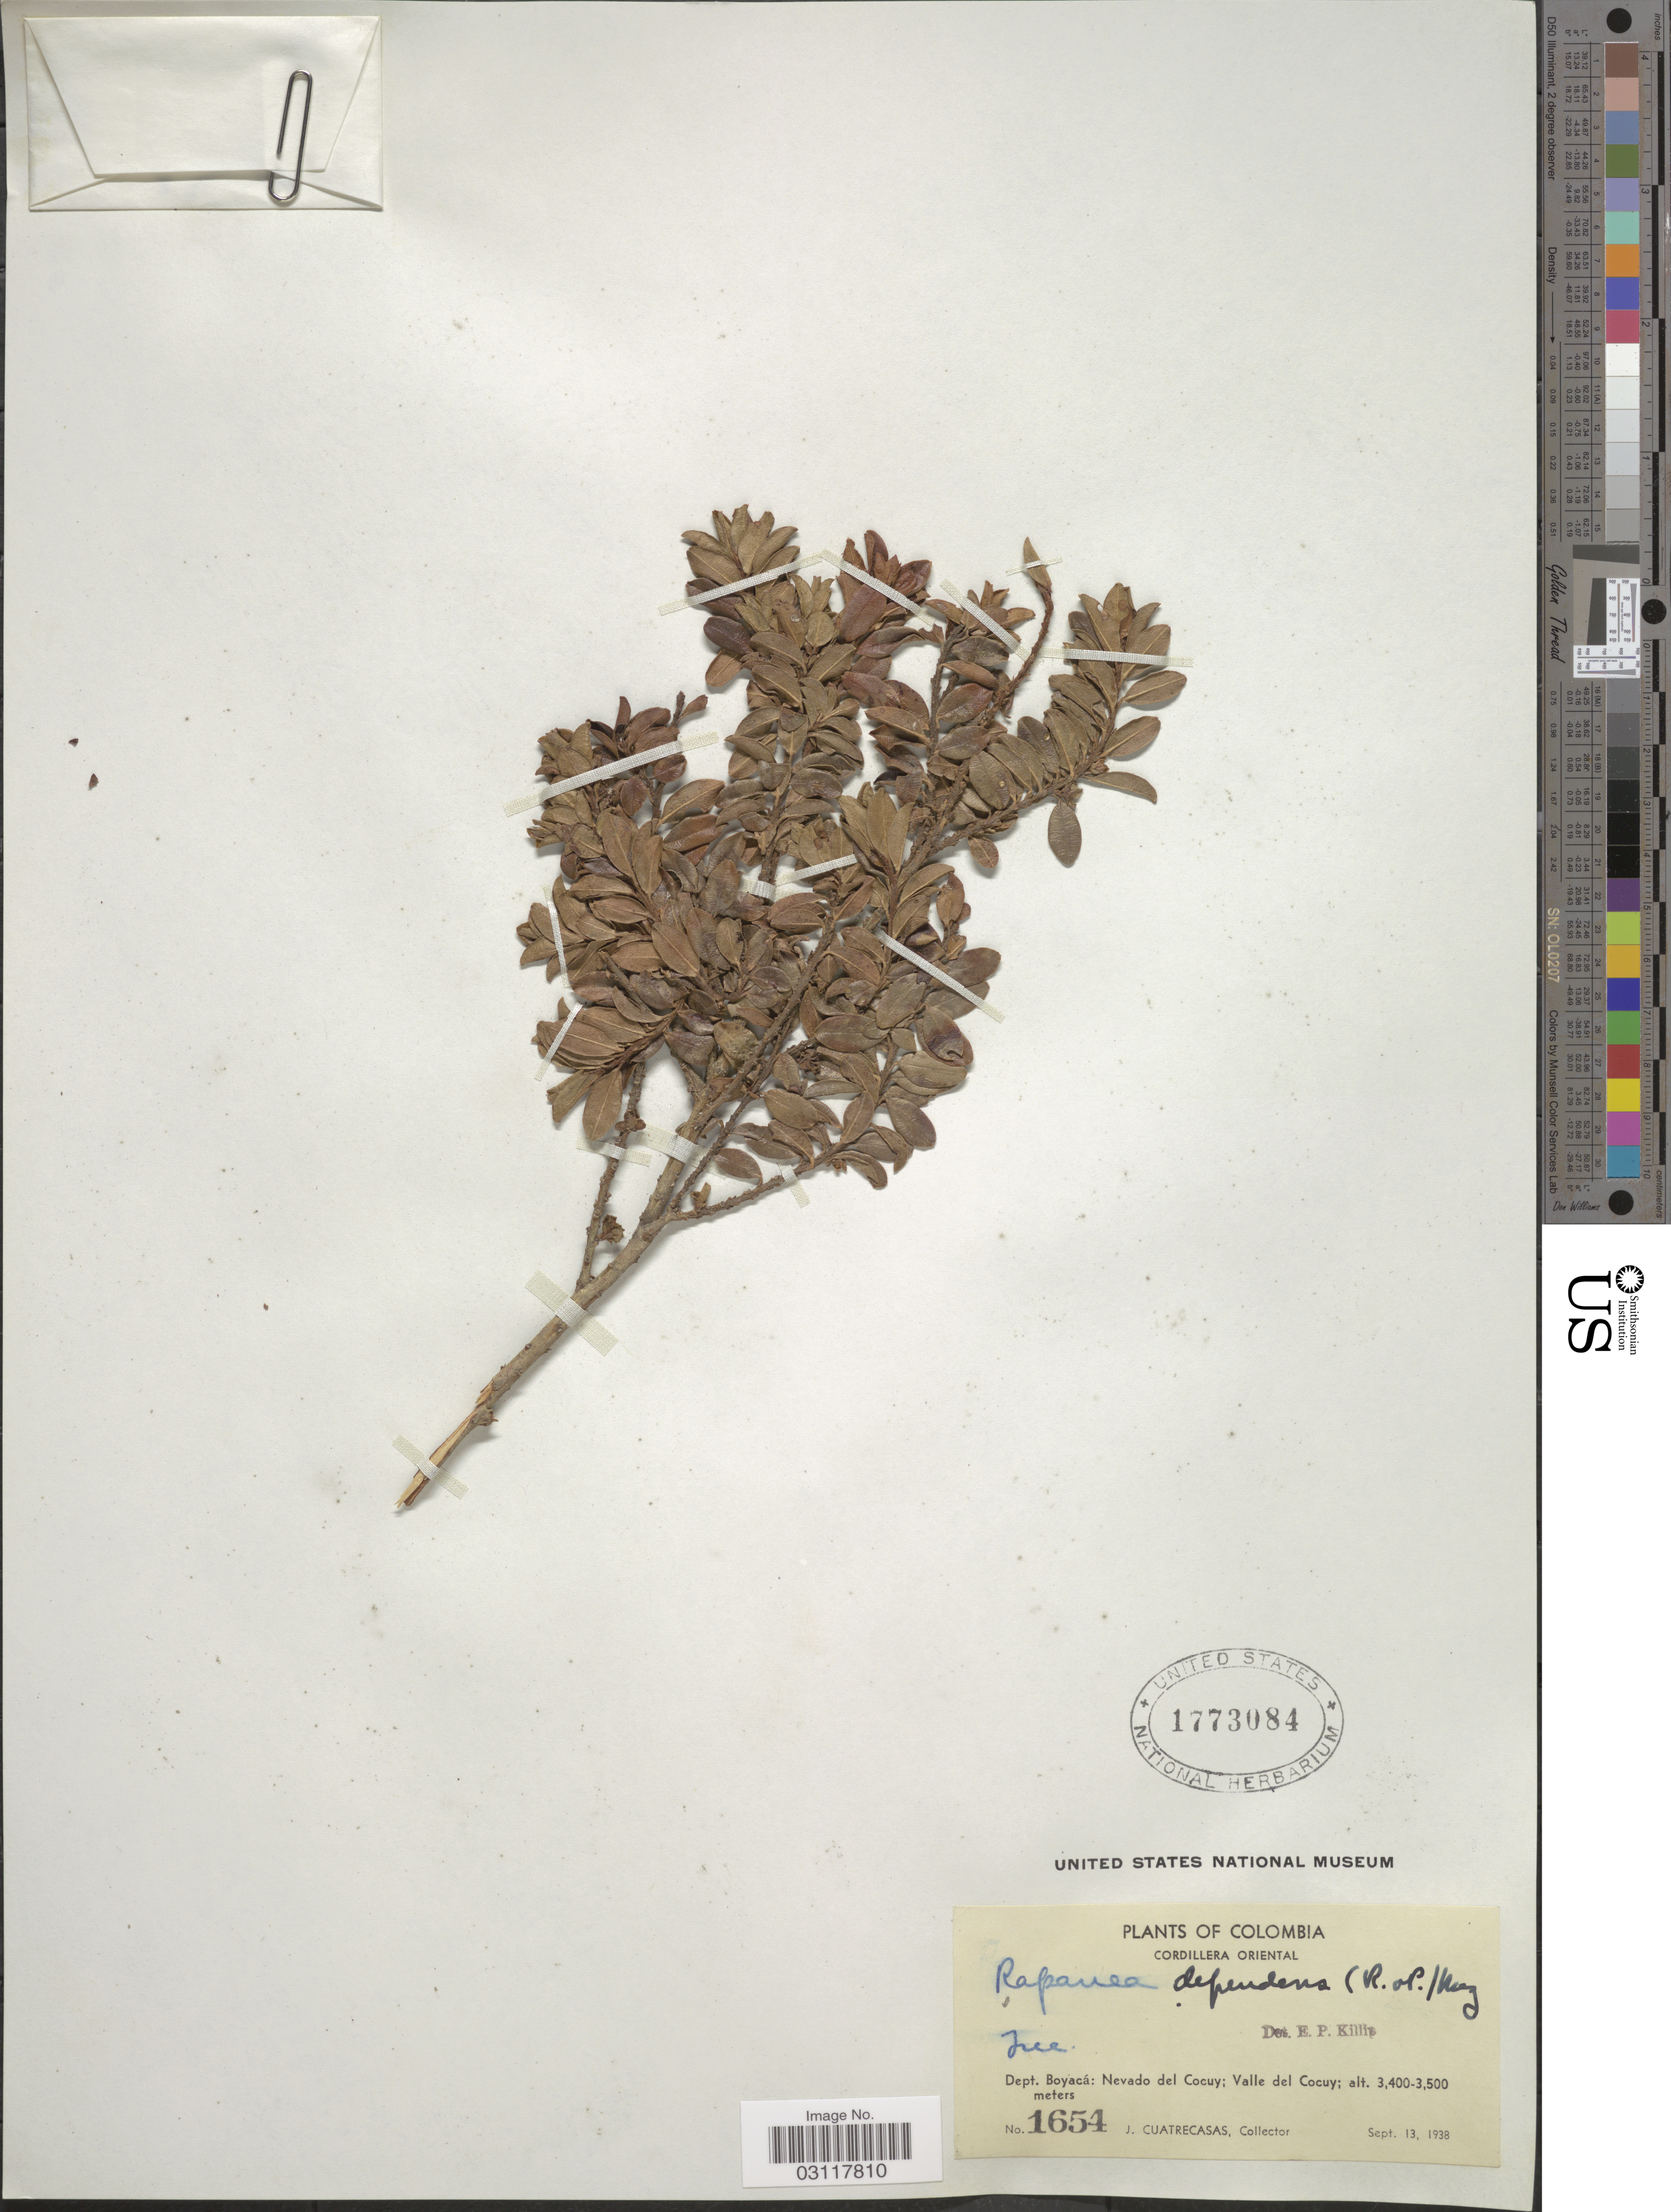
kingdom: Plantae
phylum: Tracheophyta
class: Magnoliopsida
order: Ericales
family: Primulaceae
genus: Rapanea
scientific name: Rapanea dependens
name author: (Ruiz & Pav.) Mez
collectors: J. Cuatrecasas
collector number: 1654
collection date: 1938-09-13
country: Colombia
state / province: Boyacá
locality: Cordillera Oriental. Dept. Boyacá: Nevado del Cocuy; Valle del Cocuy.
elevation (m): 3400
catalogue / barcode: US 1773084